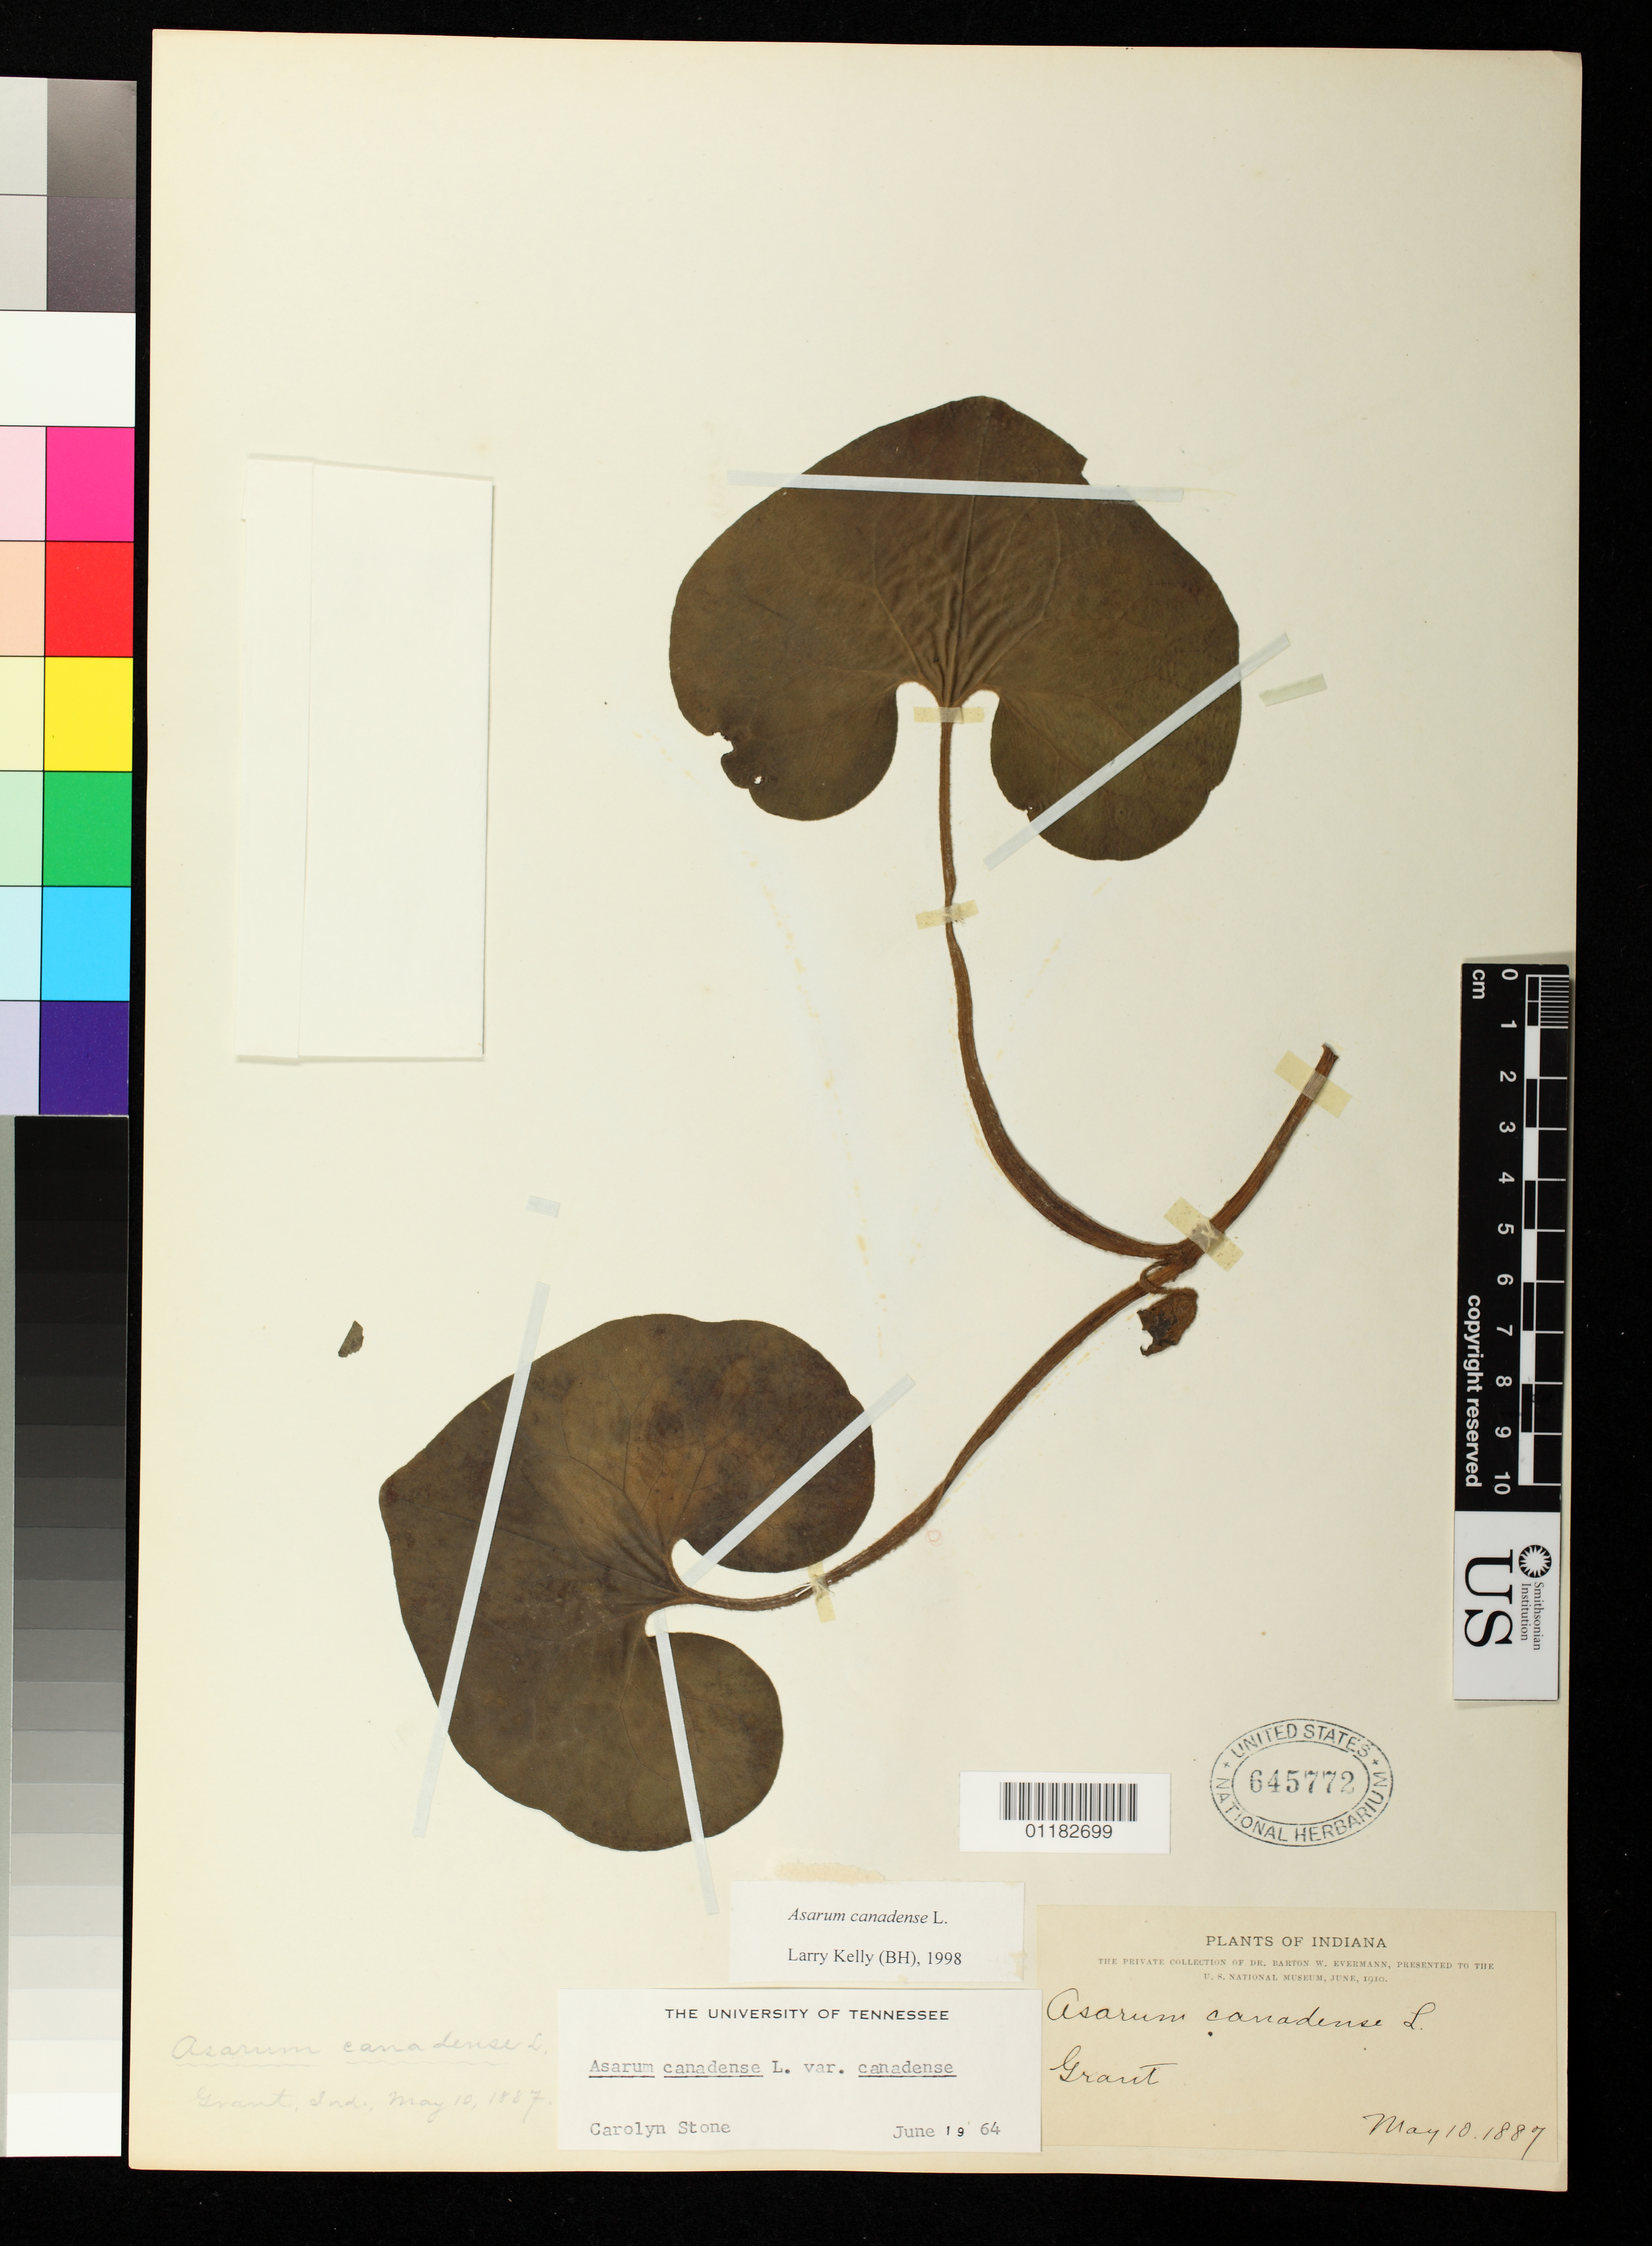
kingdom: Plantae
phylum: Tracheophyta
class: Magnoliopsida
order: Piperales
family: Aristolochiaceae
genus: Asarum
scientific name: Asarum canadense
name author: L.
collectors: B. W. Evermann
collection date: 1887-05-10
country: United States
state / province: Indiana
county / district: Grant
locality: Grant [County]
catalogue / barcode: US 645772